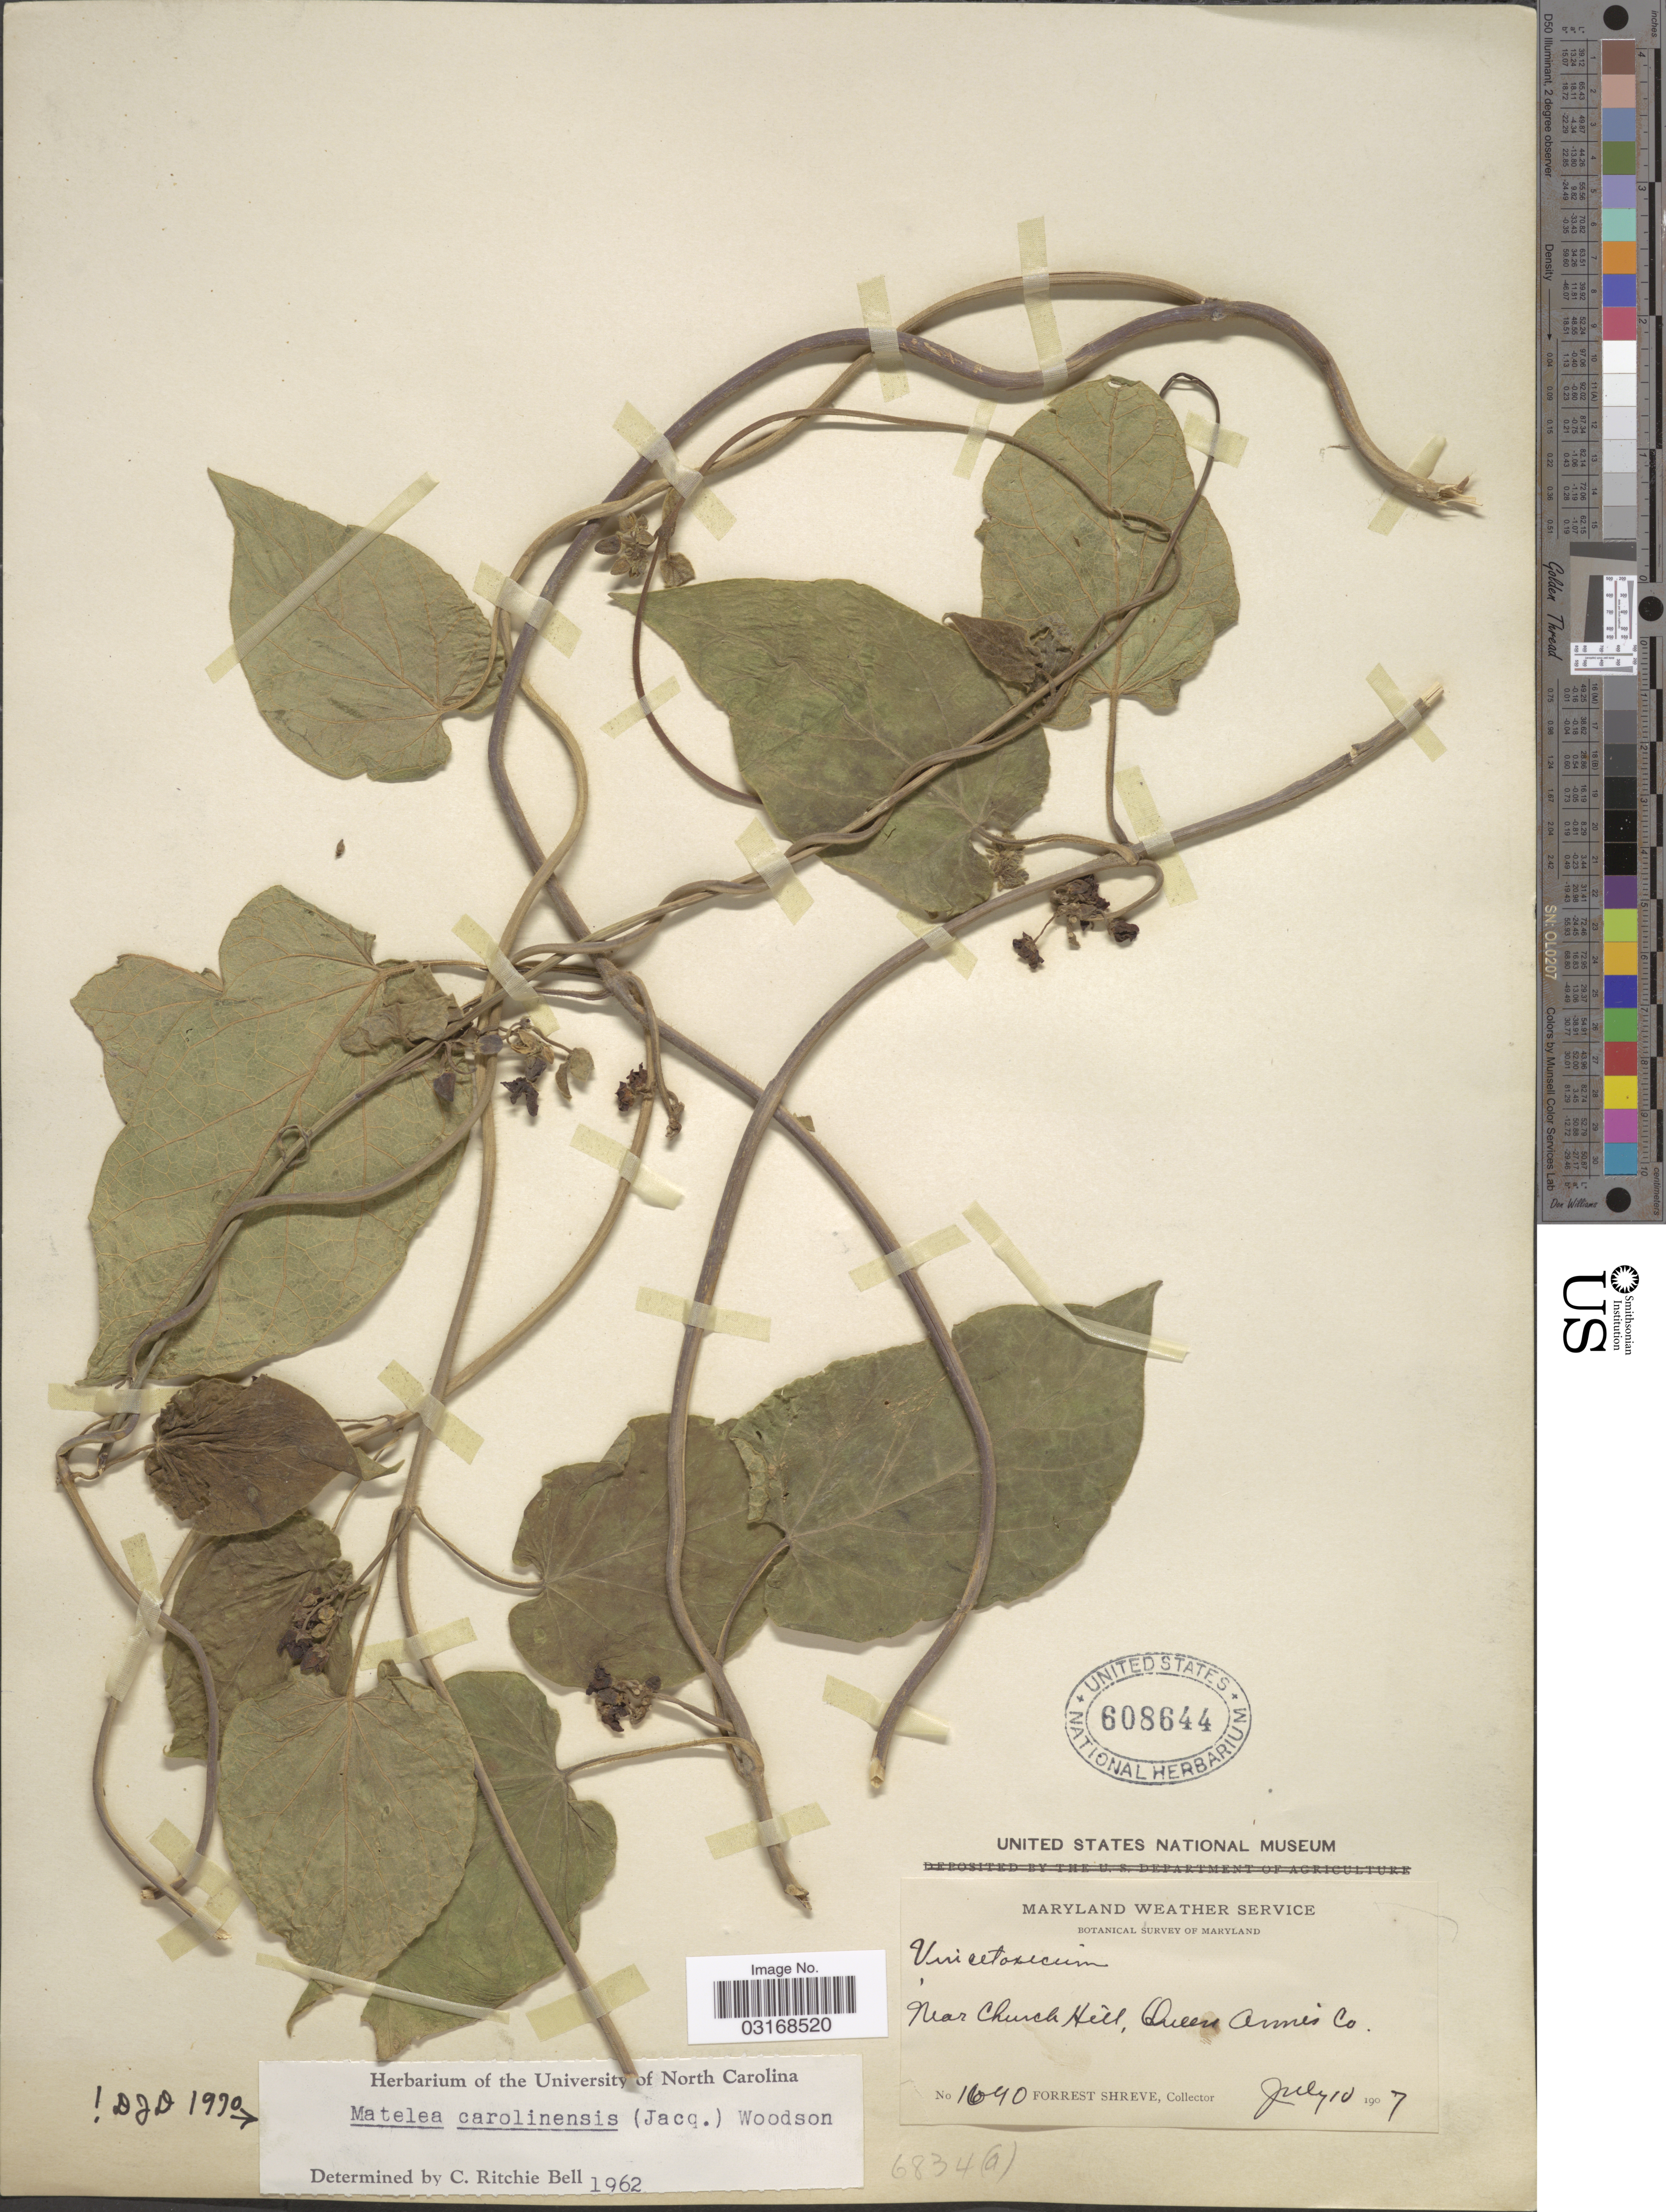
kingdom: Plantae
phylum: Tracheophyta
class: Magnoliopsida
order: Gentianales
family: Apocynaceae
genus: Matelea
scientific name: Matelea carolinensis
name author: (Jacq.) Woodson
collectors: F. Shreve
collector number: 1640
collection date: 1907-07-10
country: United States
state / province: Maryland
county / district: Queen Anne's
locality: Near Church Hill, Queen Anne's Co.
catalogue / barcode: US 608644